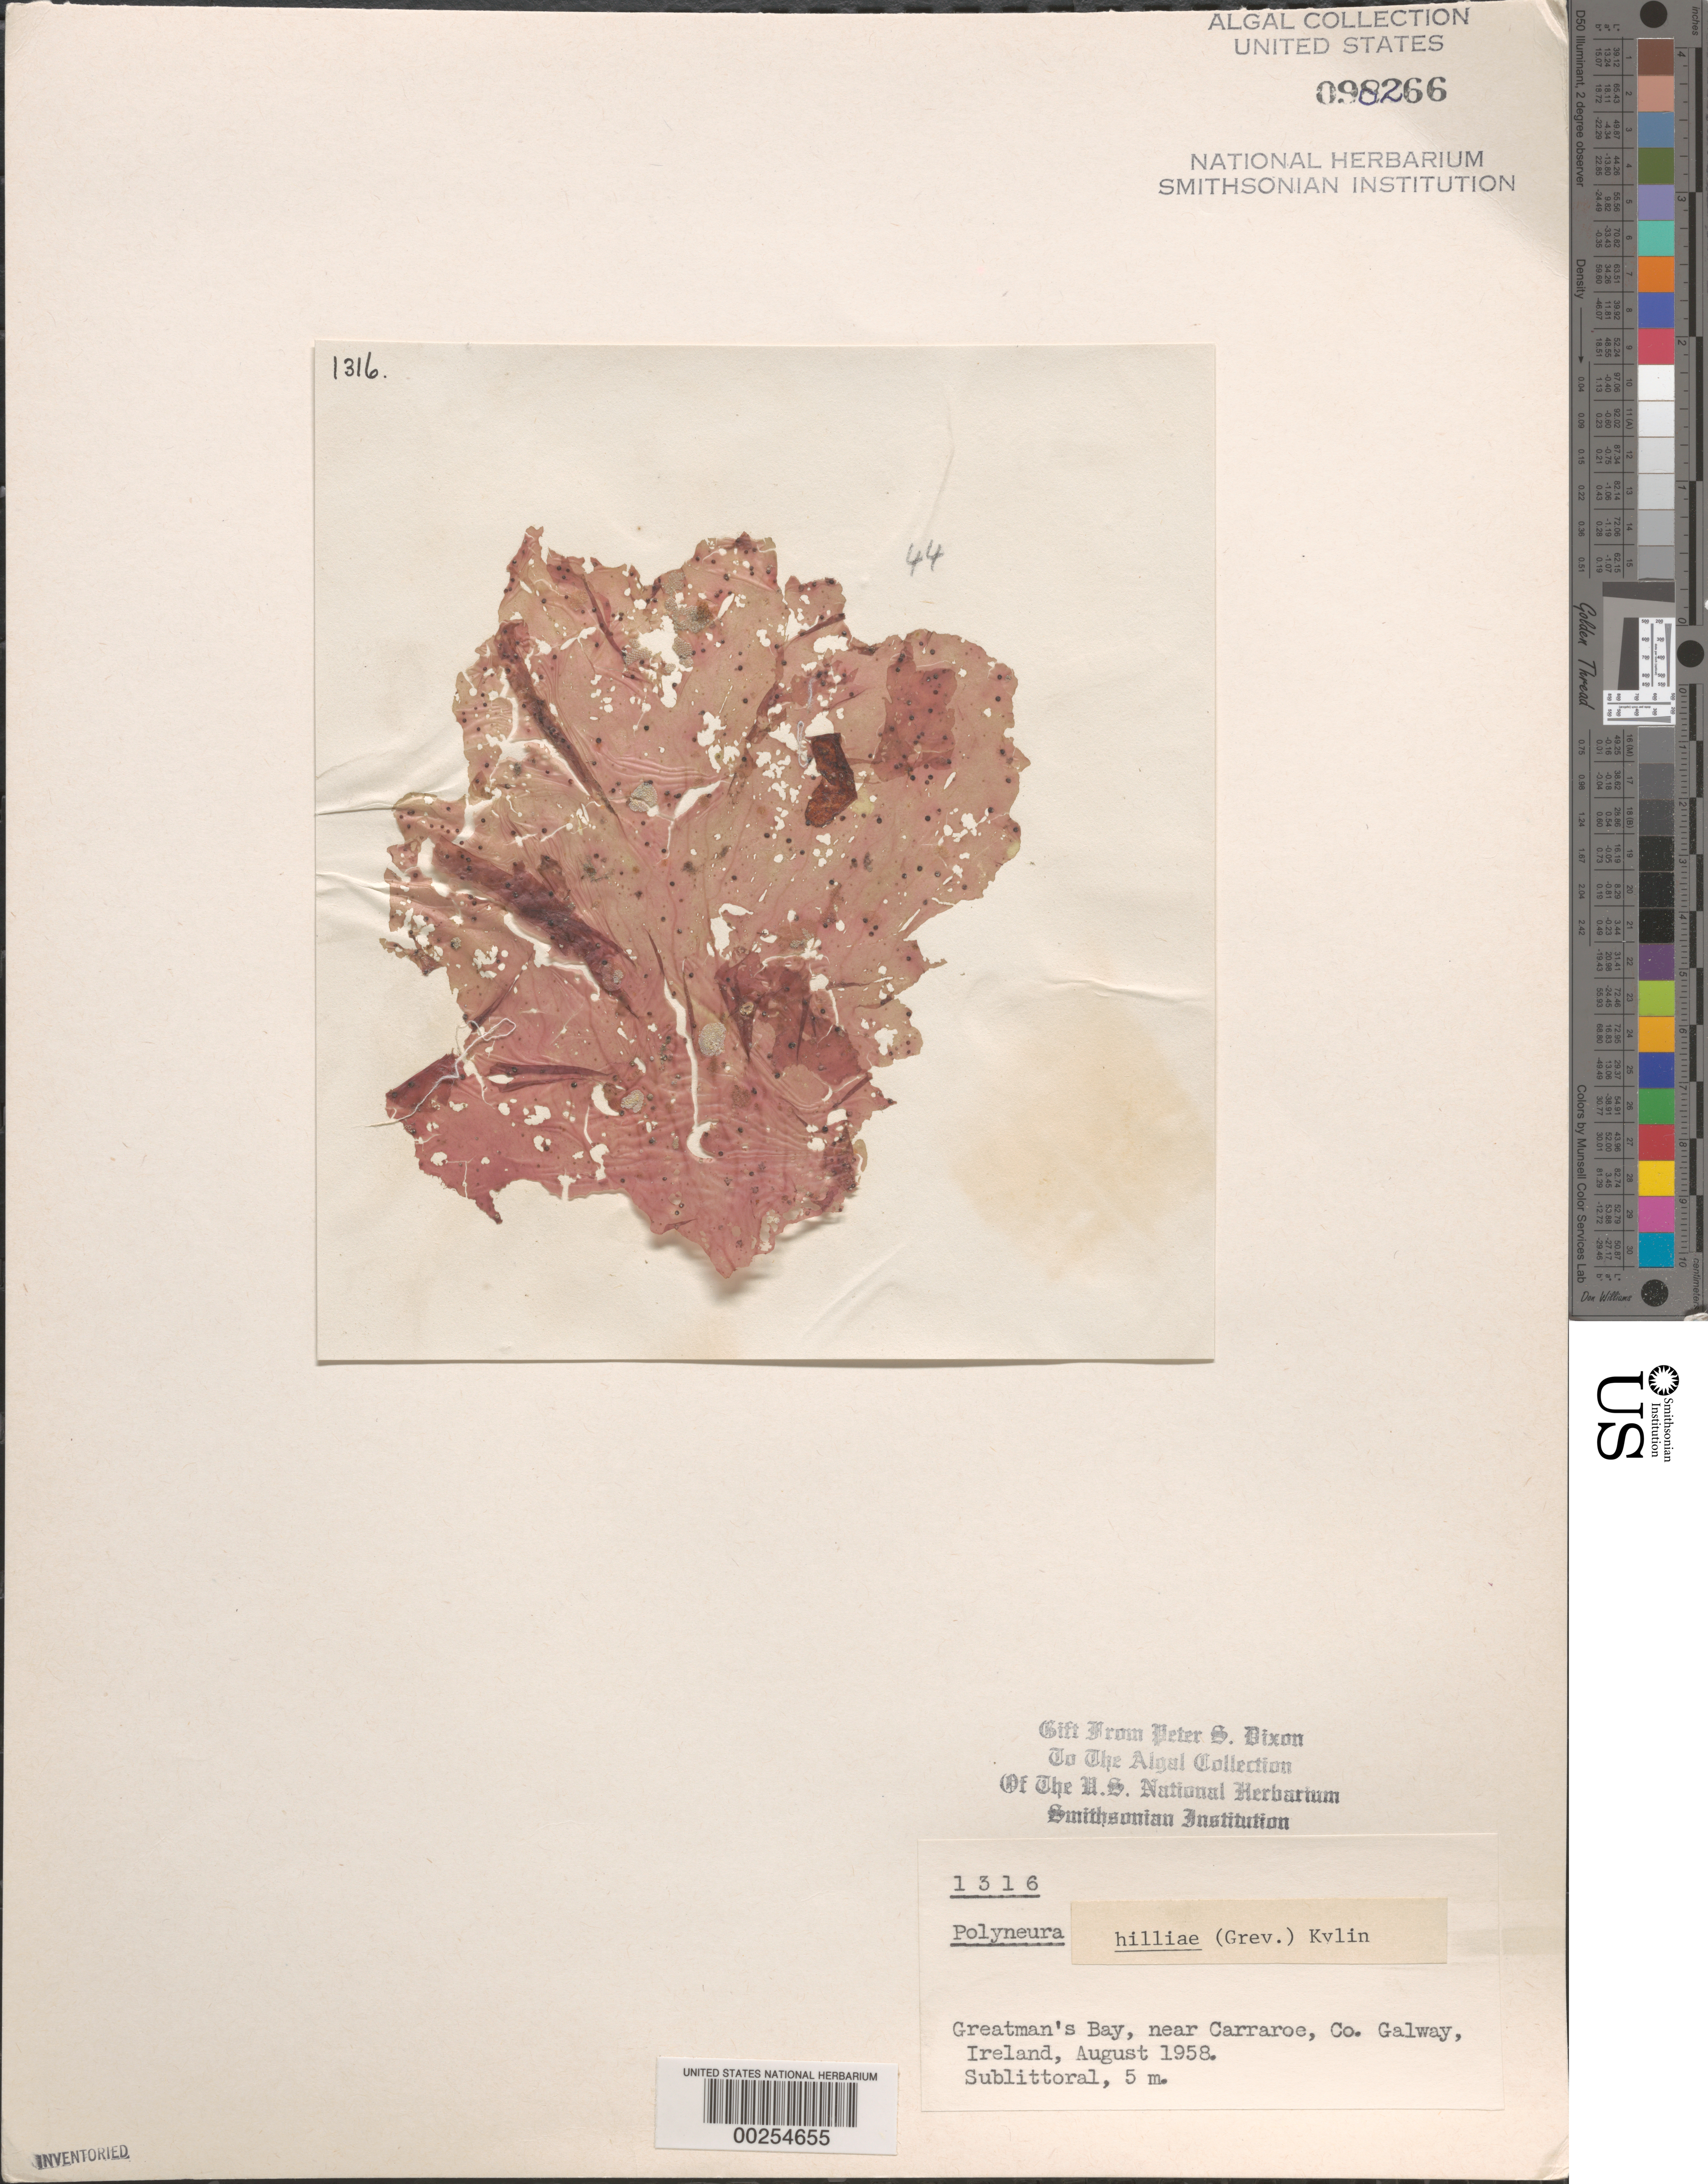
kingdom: Plantae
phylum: Rhodophyta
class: Florideophyceae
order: Ceramiales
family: Delesseriaceae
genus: Polyneura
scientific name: Polyneura bonnemaisonii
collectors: P. S. Dixon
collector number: PSD 1316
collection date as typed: Aug 1958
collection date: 1958-08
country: Ireland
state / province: Connaught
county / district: Galway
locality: Greatman's Bay, near Cararroe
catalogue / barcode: US 98266